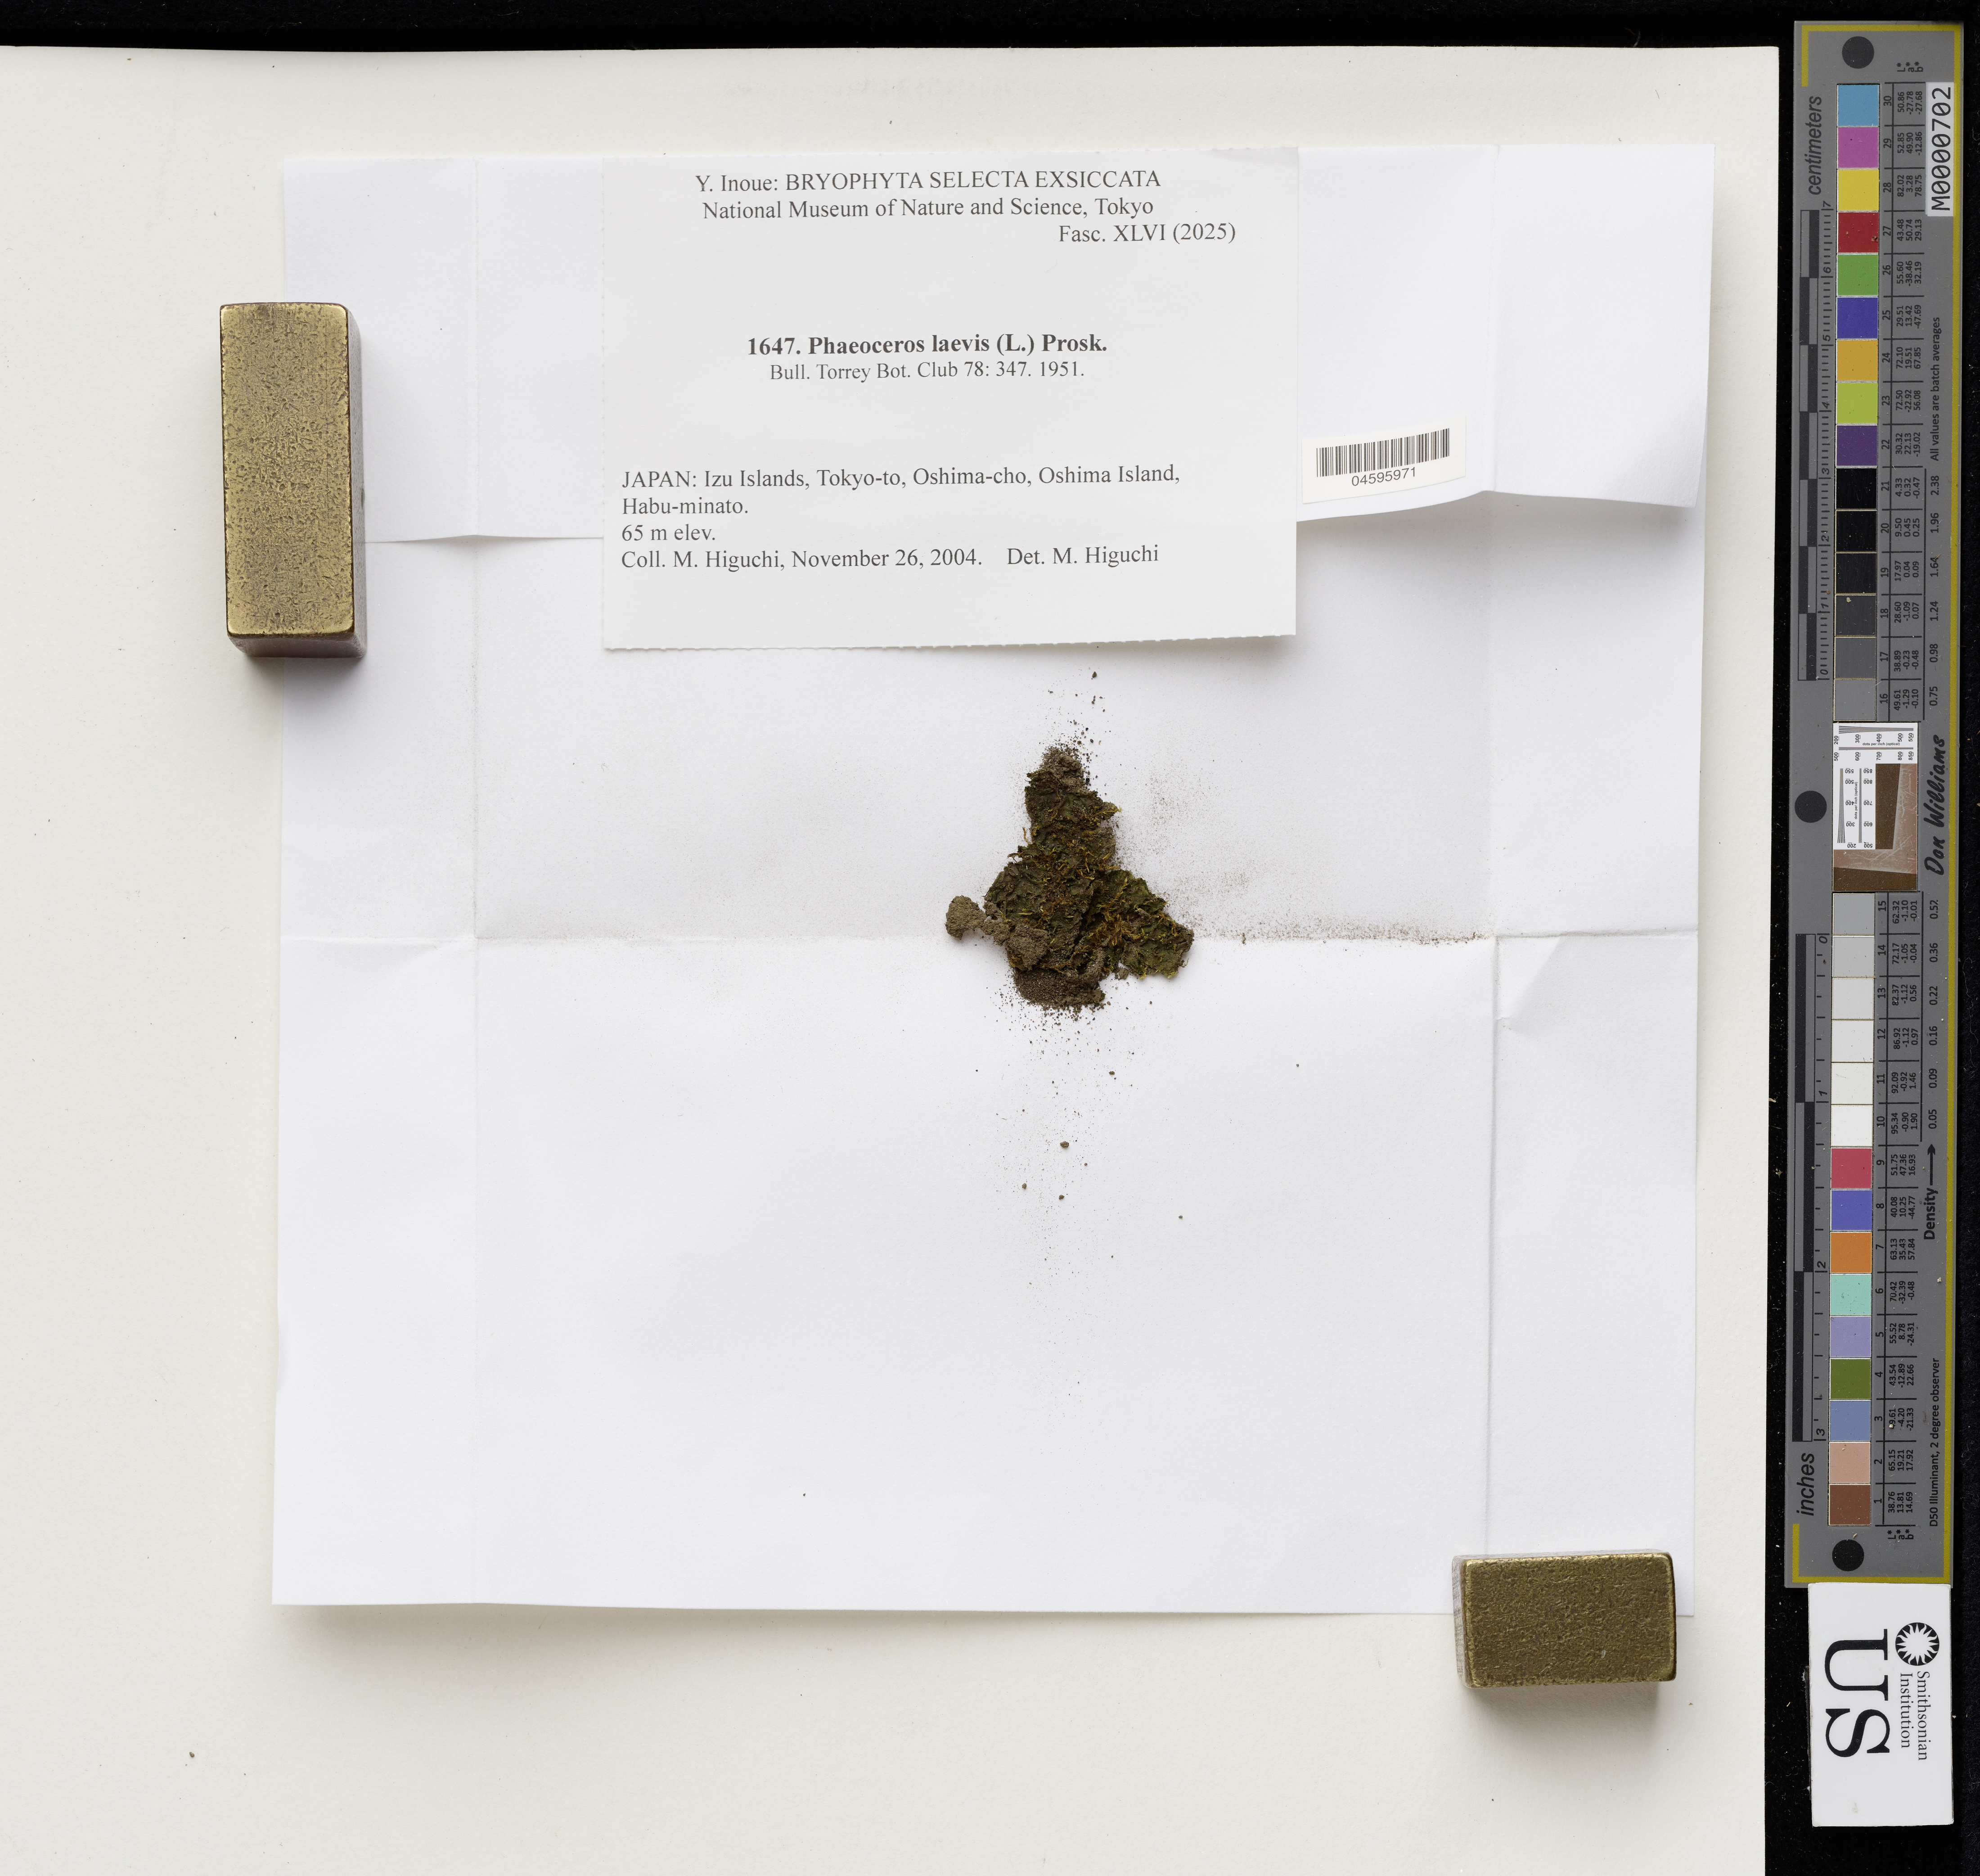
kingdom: Plantae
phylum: Anthocerotophyta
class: Anthocerotopsida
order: Notothyladales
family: Notothyladaceae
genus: Phaeoceros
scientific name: Phaeoceros laevis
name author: (L.) Prosk.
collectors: M. Higuchi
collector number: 1647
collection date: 2004-11-26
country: Japan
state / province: Tokyo, Federal City of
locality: Izu Islands, Tokyo-to, Oshima-cho, Oshima Island, Habu-minato.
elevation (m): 65